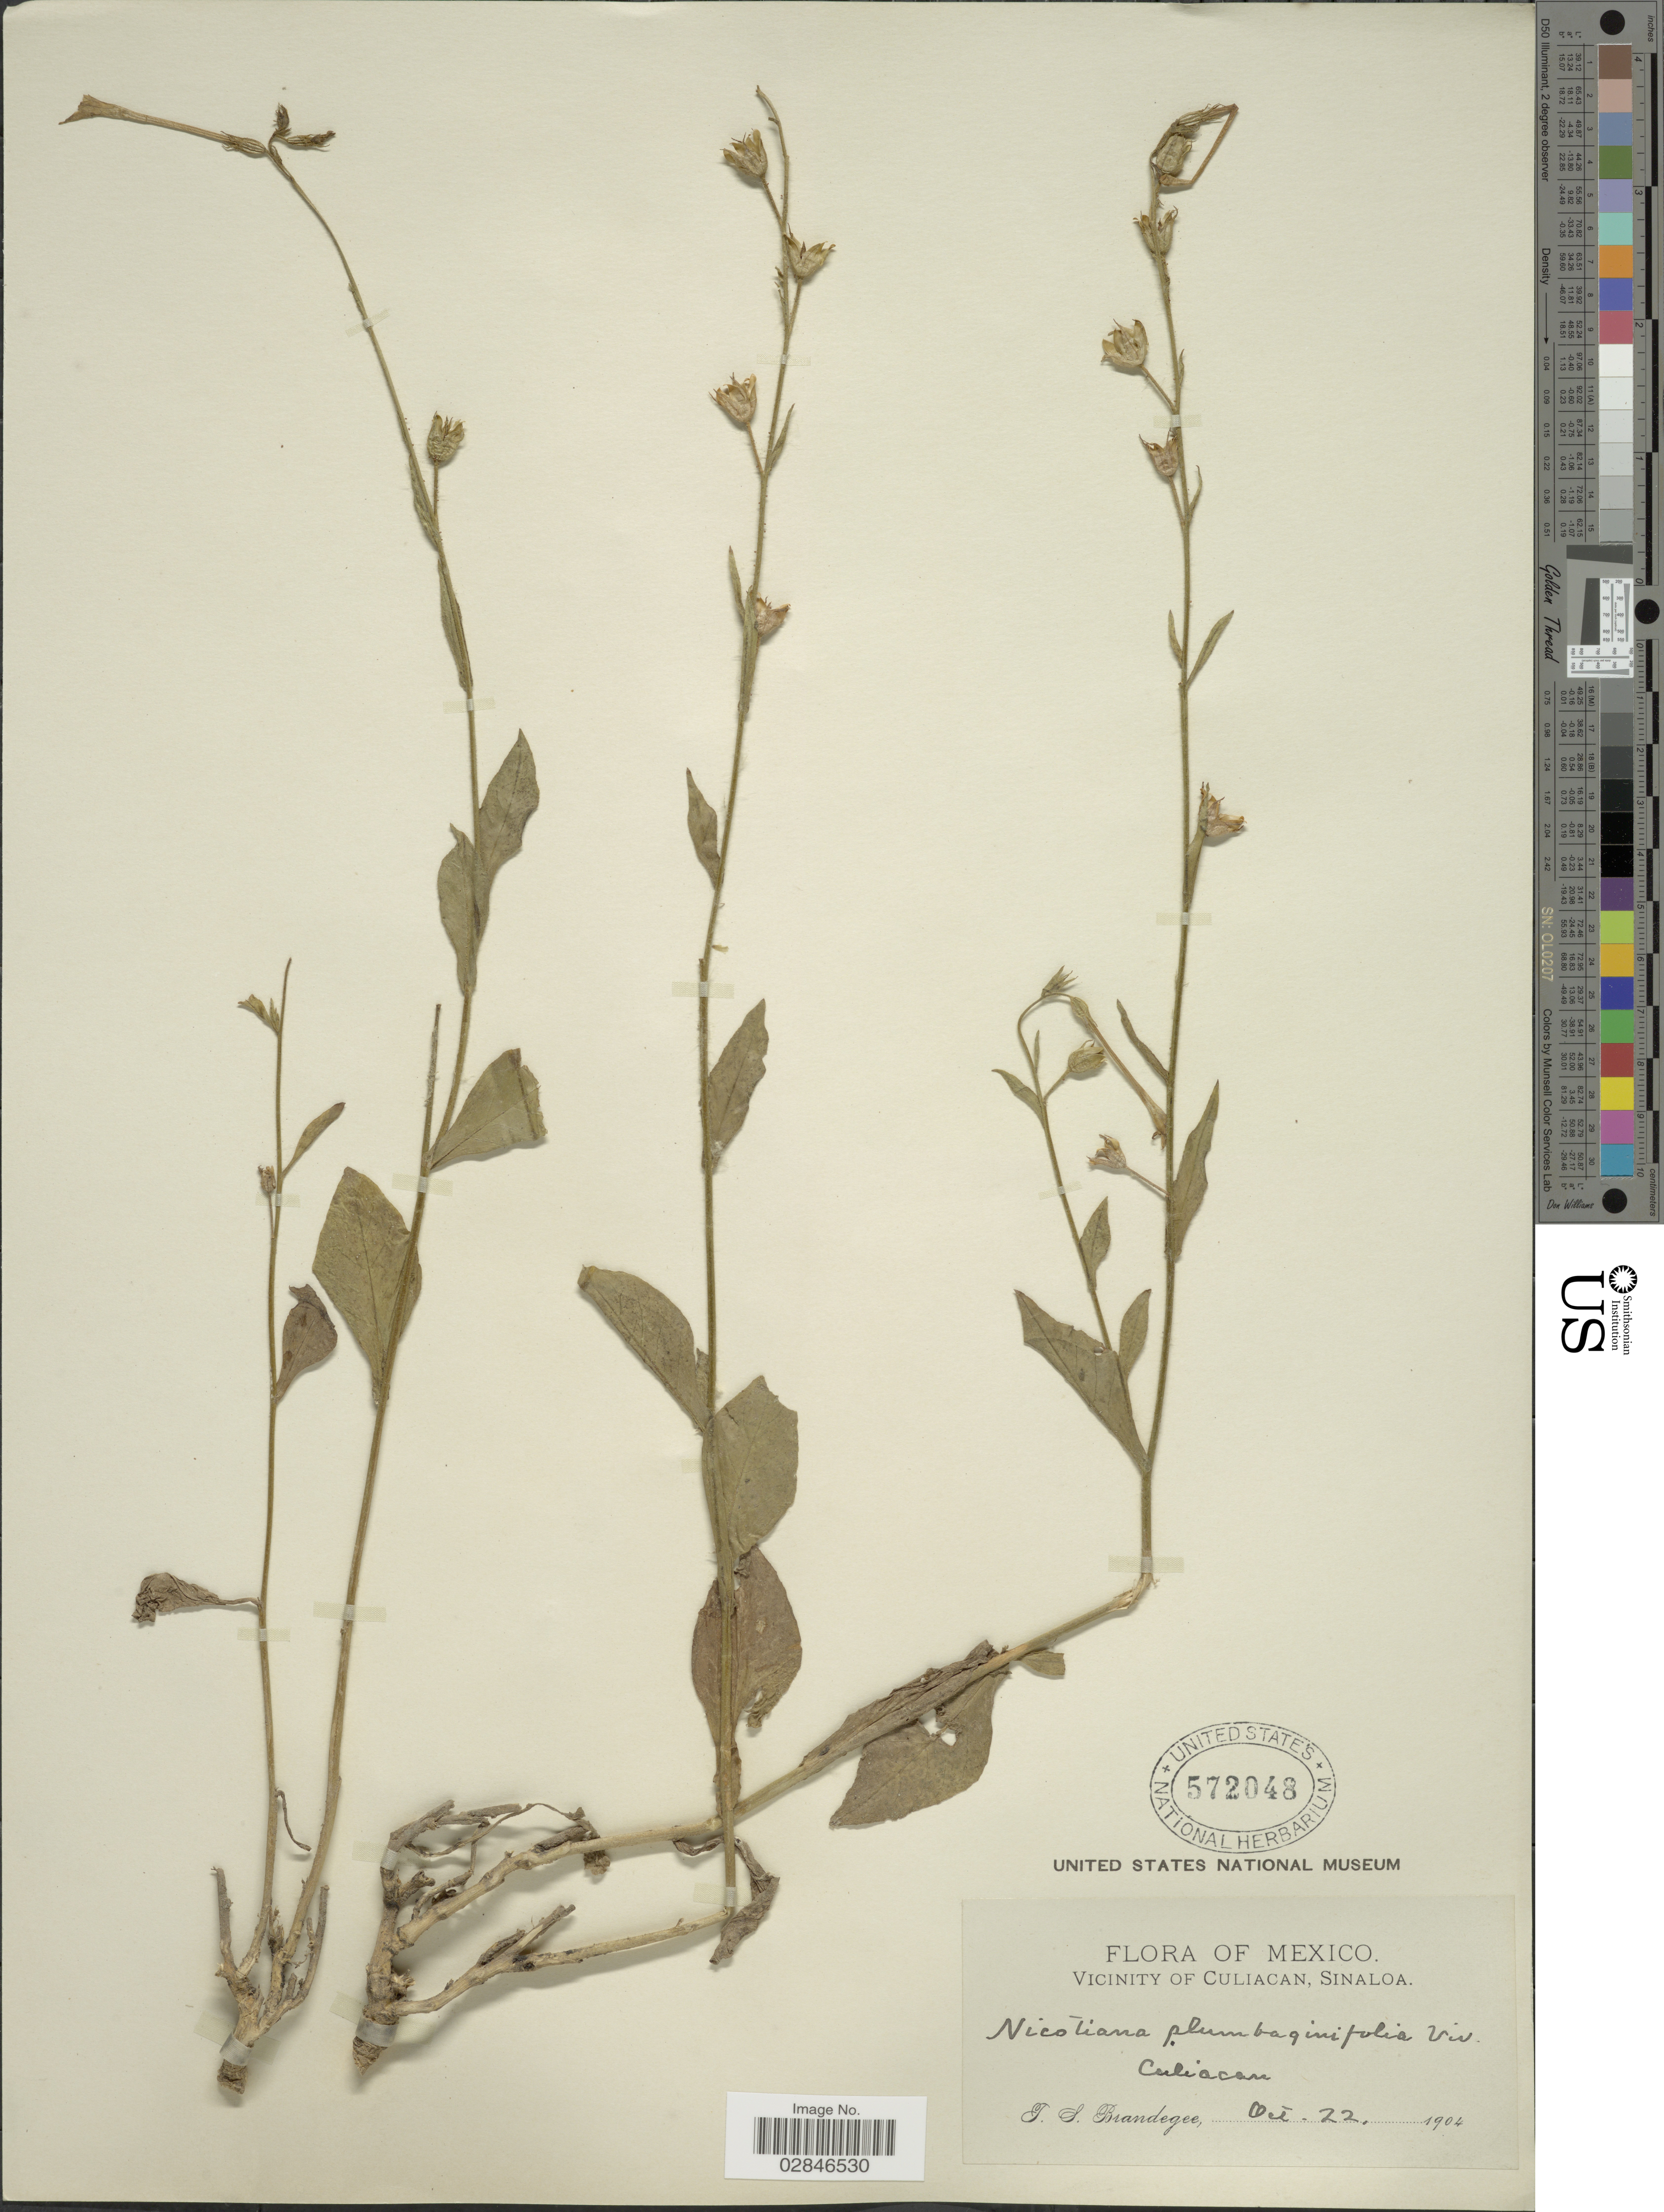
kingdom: Plantae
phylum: Tracheophyta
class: Magnoliopsida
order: Solanales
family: Solanaceae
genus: Nicotiana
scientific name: Nicotiana plumbaginifolia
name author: Viv.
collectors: T. S. Brandegee (herbarium)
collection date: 1904-10-22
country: Mexico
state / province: Sinaloa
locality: Vicinity of Culiacan, Culiacan.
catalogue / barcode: US 572048